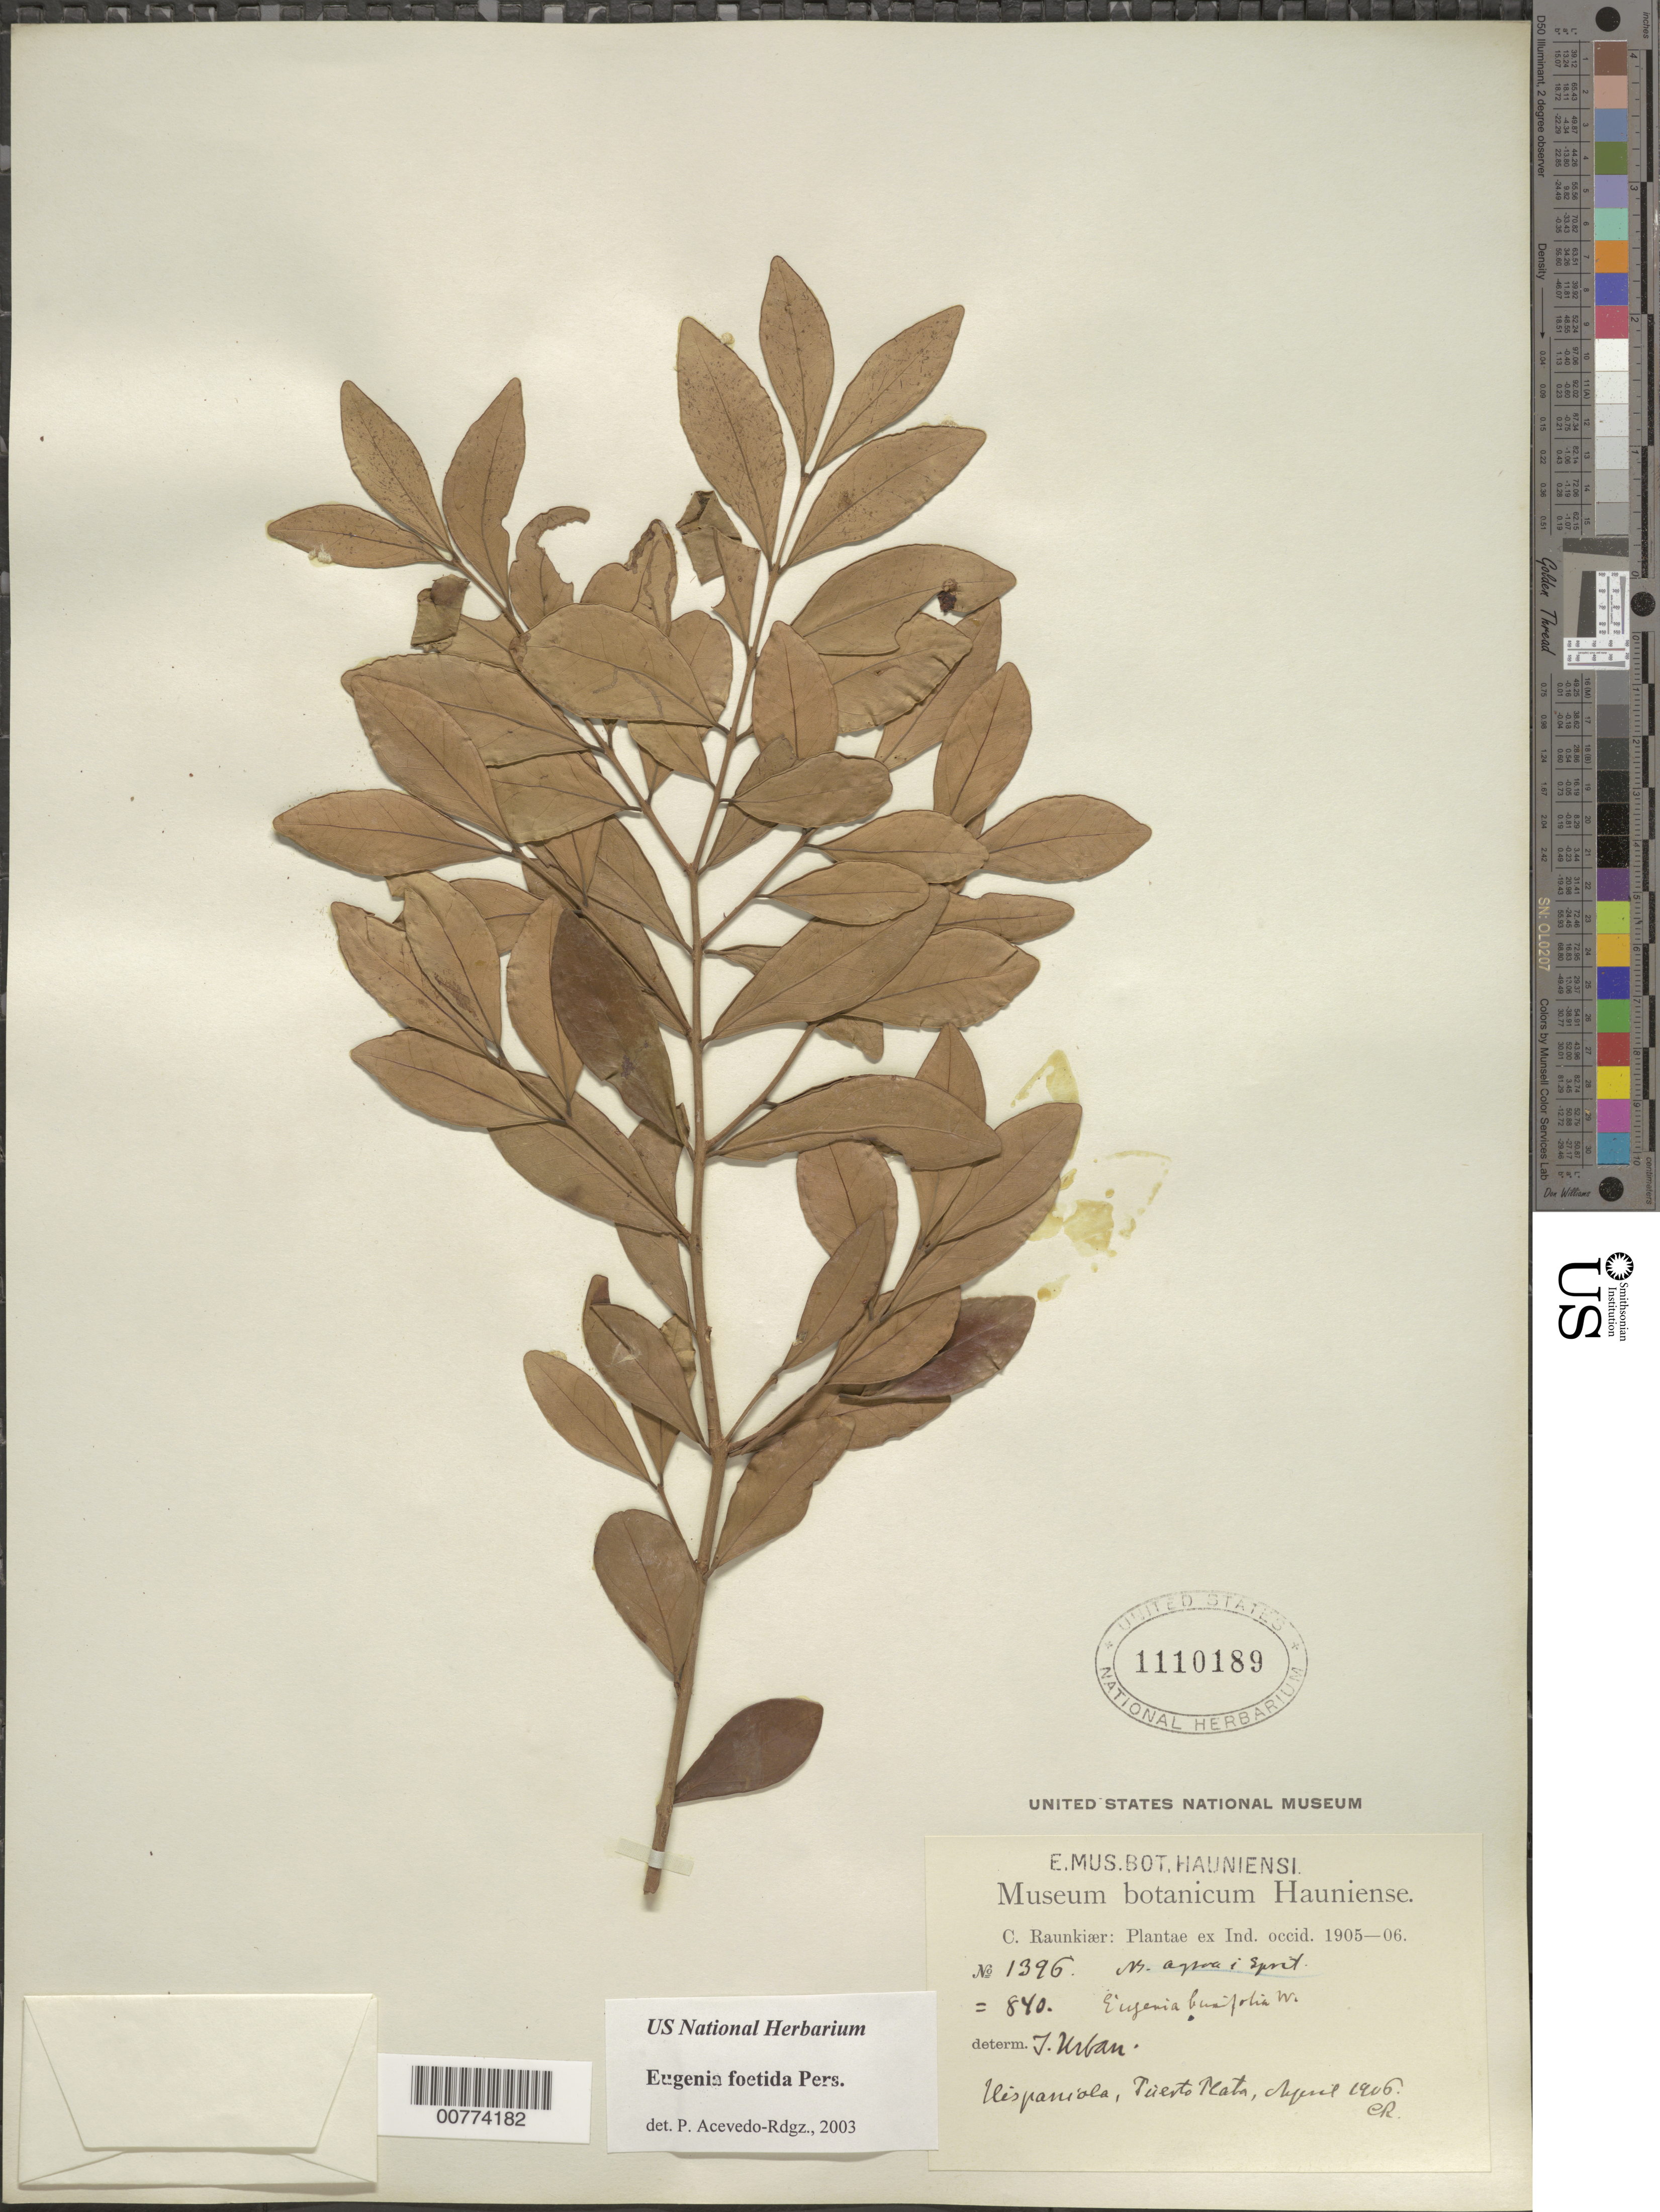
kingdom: Plantae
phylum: Tracheophyta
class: Magnoliopsida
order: Myrtales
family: Myrtaceae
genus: Eugenia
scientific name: Eugenia foetida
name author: Pers.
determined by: Acevedo-Rodríguez, P., (BOT), Smithsonian Institution - National Museum of Natural History (UNITED STATES)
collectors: C. C. Raunkiaer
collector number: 1396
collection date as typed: Apr 1906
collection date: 1906-04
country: Dominican Republic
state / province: Puerto Plata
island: Hispaniola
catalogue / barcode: US 1110189